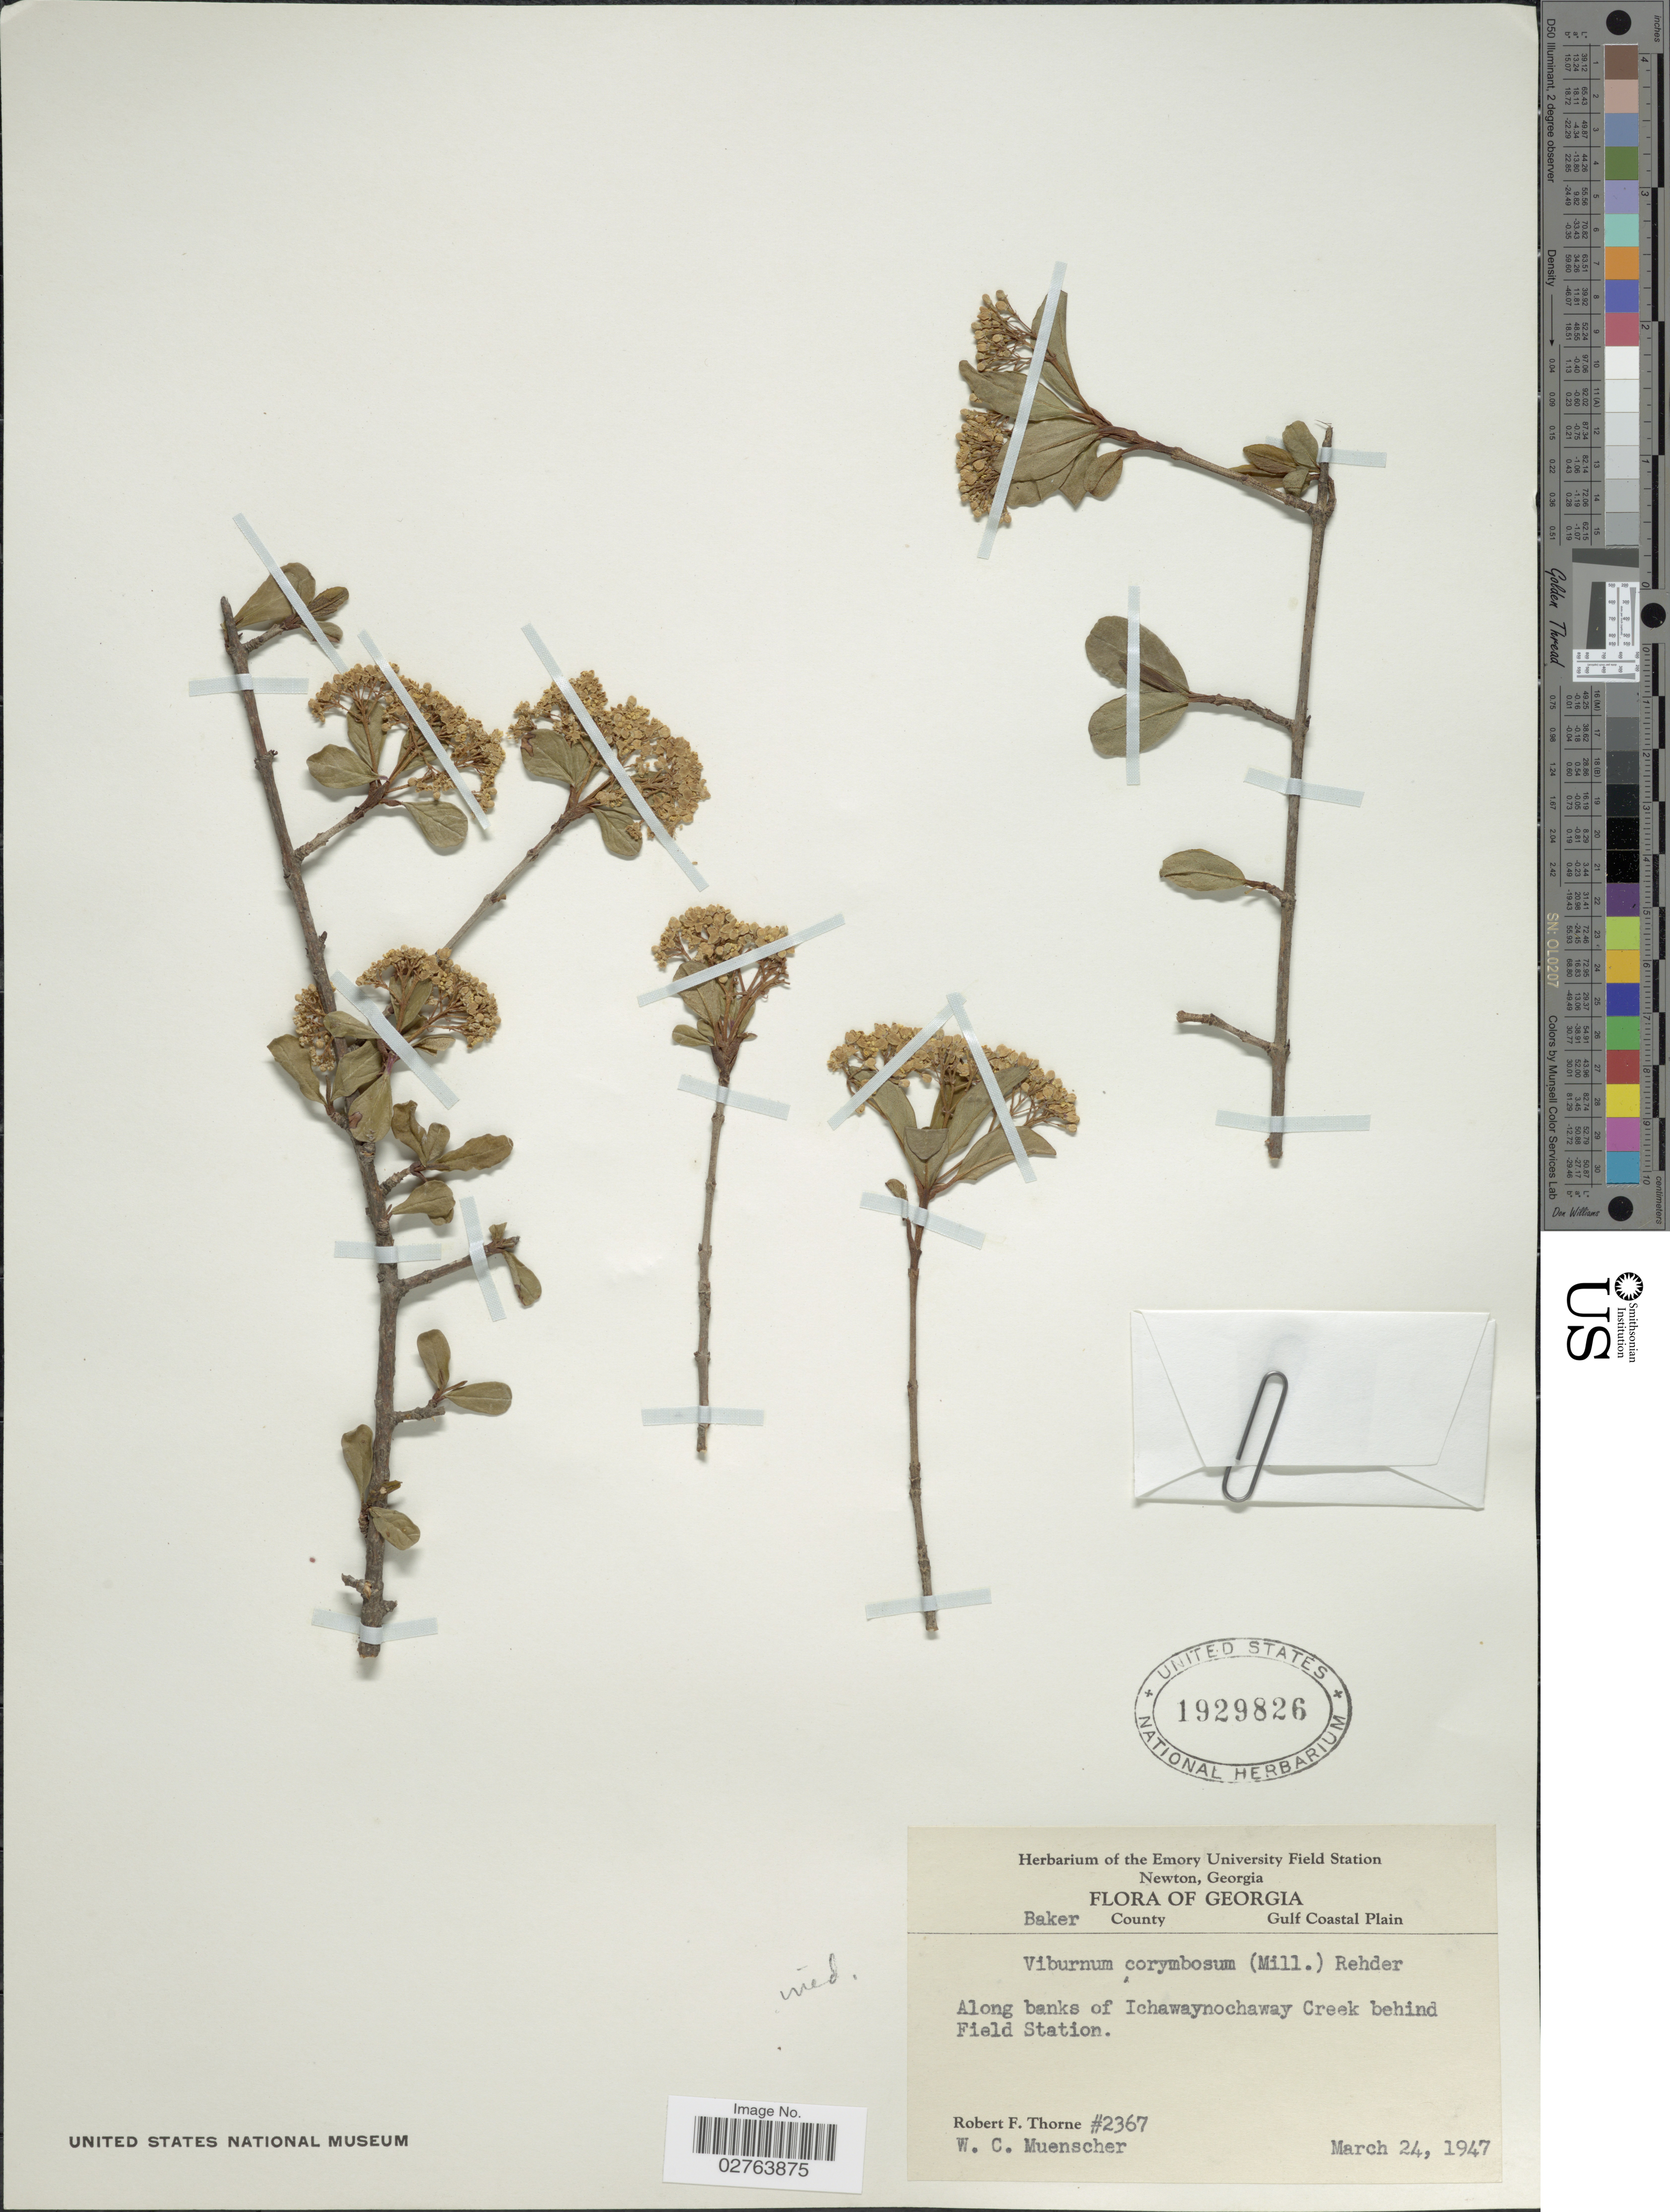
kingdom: Plantae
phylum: Tracheophyta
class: Magnoliopsida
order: Dipsacales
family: Viburnaceae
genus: Viburnum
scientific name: Viburnum obovatum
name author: Walter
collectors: R. F. Thorne & W. Muenscher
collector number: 2367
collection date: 1947-03-24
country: United States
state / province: Georgia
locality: Baker County. Gulf Coastal Plain. Along banks of Ichawaynochaway Creek behind Field Station.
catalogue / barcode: US 1929826